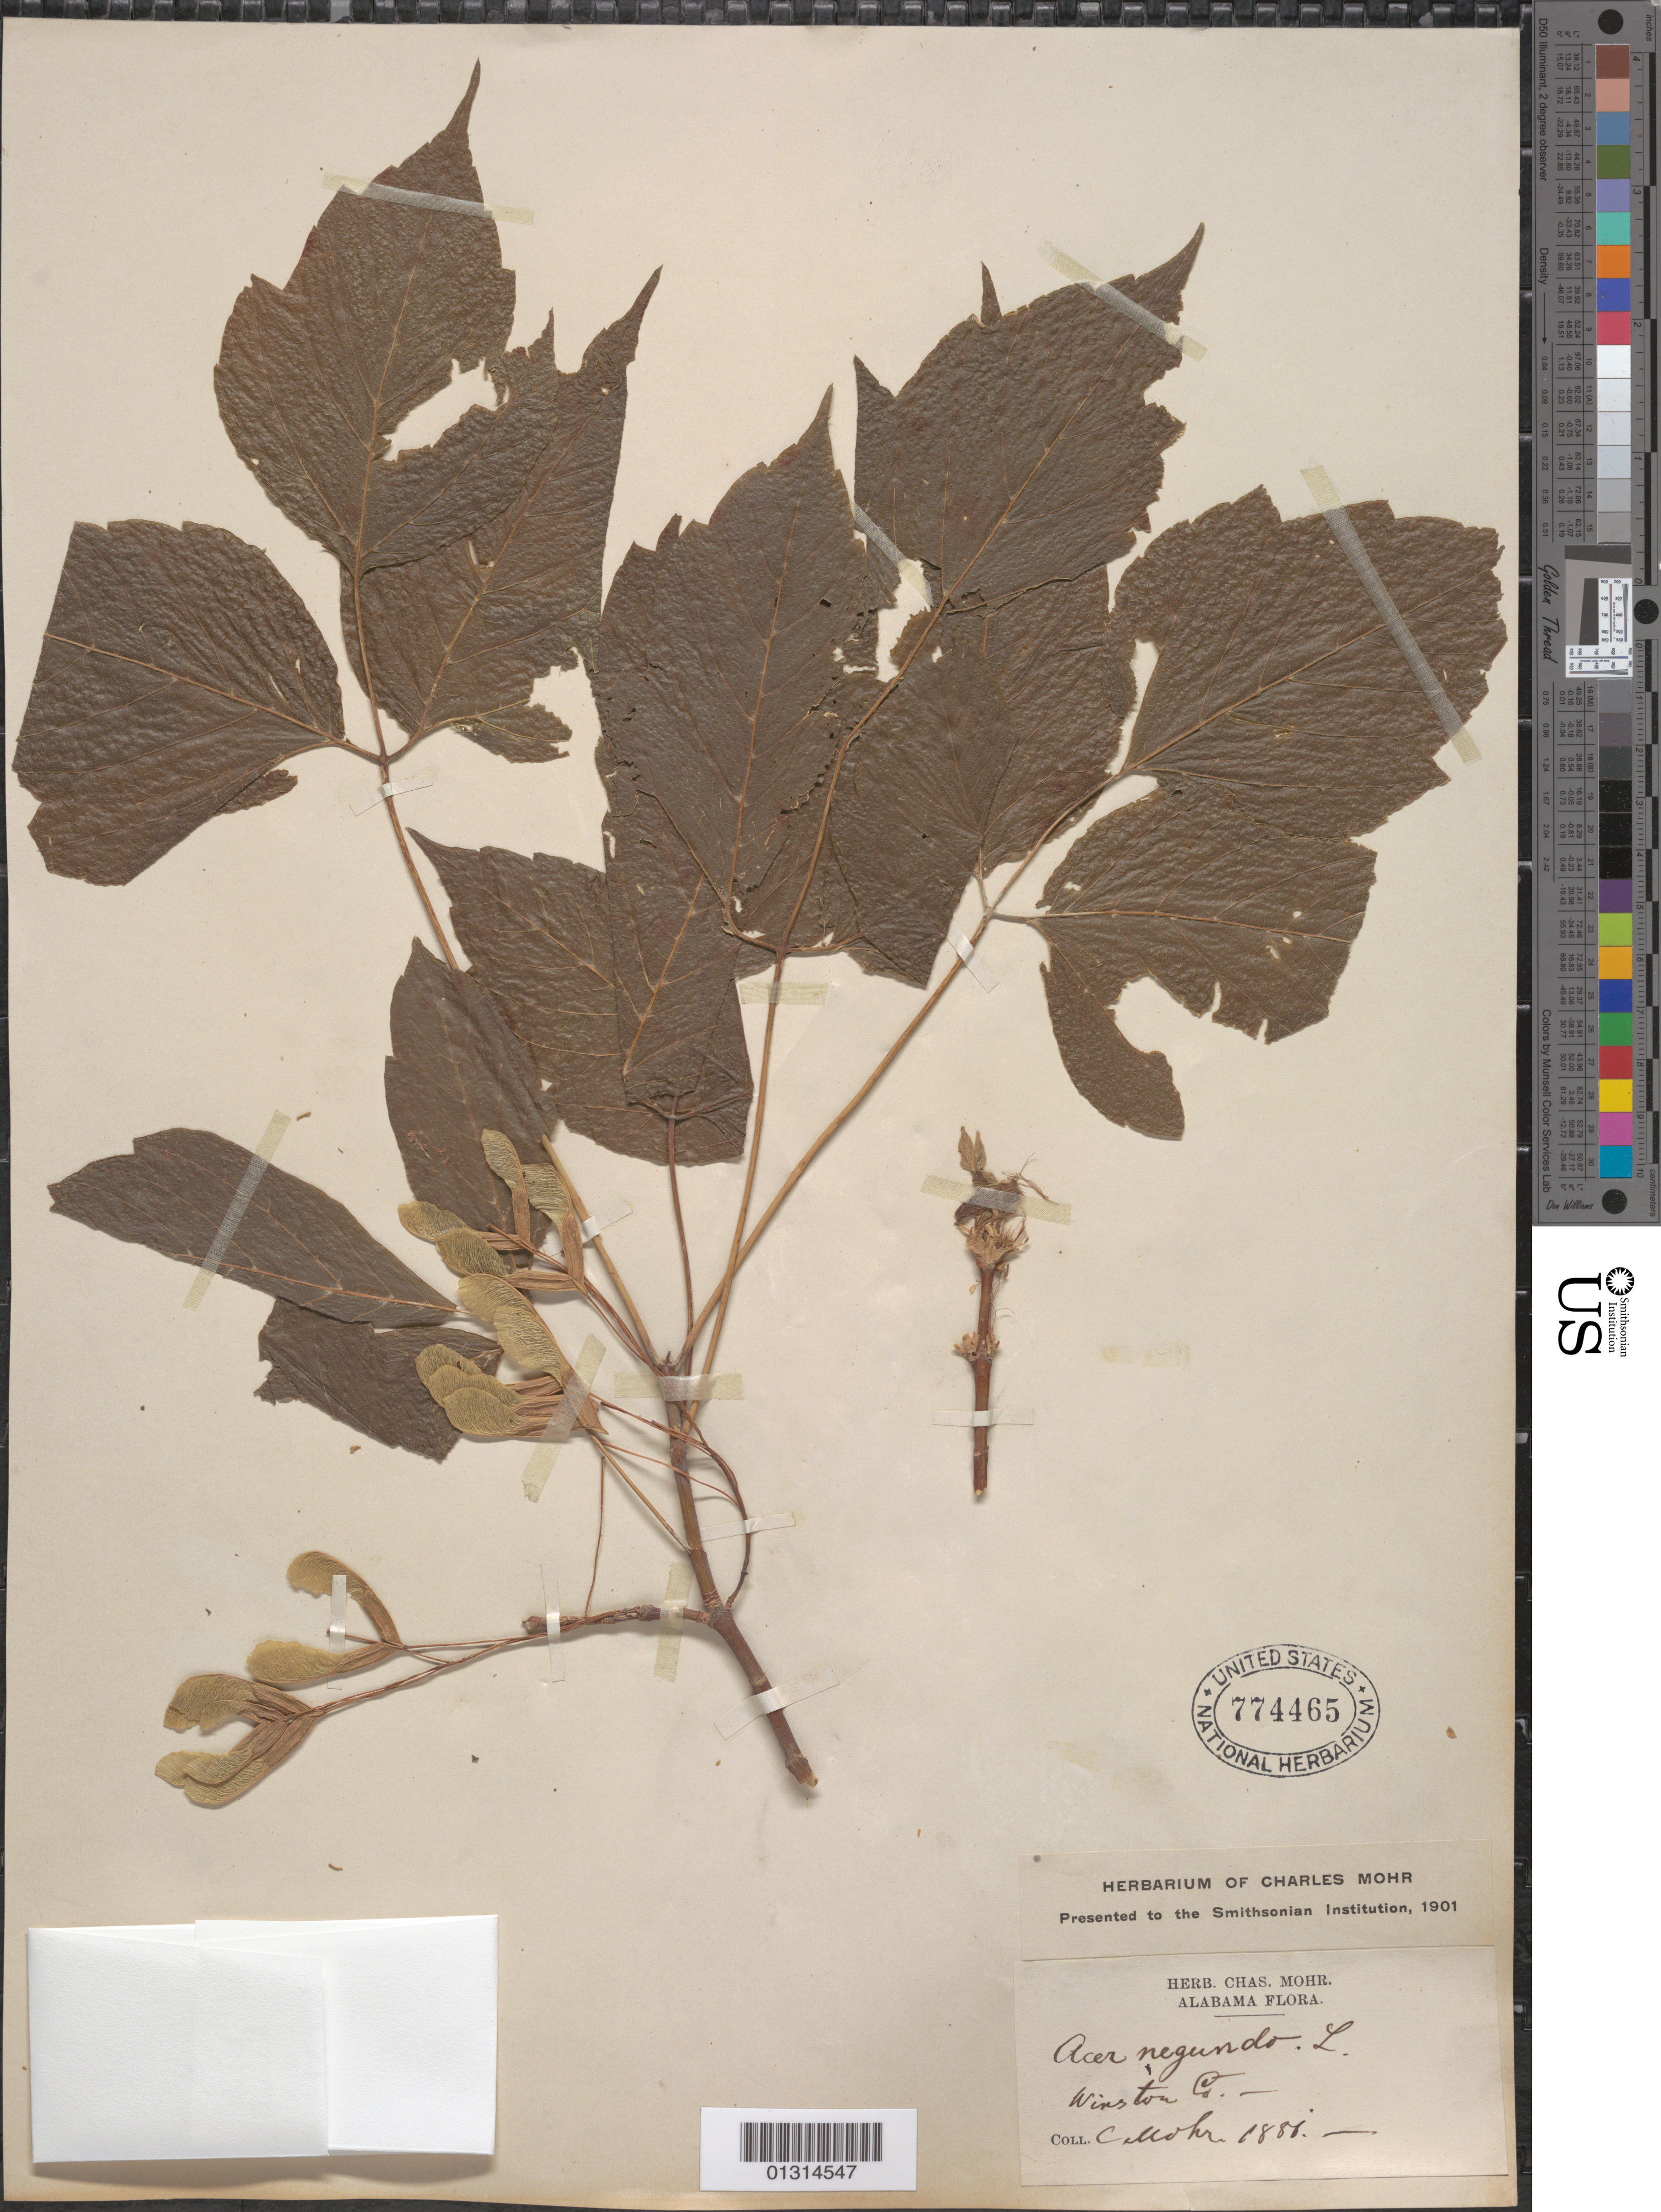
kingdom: Plantae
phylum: Tracheophyta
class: Magnoliopsida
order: Sapindales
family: Sapindaceae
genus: Acer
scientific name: Acer negundo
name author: L.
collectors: C. T. Mohr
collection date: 1886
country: United States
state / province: Alabama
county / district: Winston County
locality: Winston County.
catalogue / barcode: US 774465